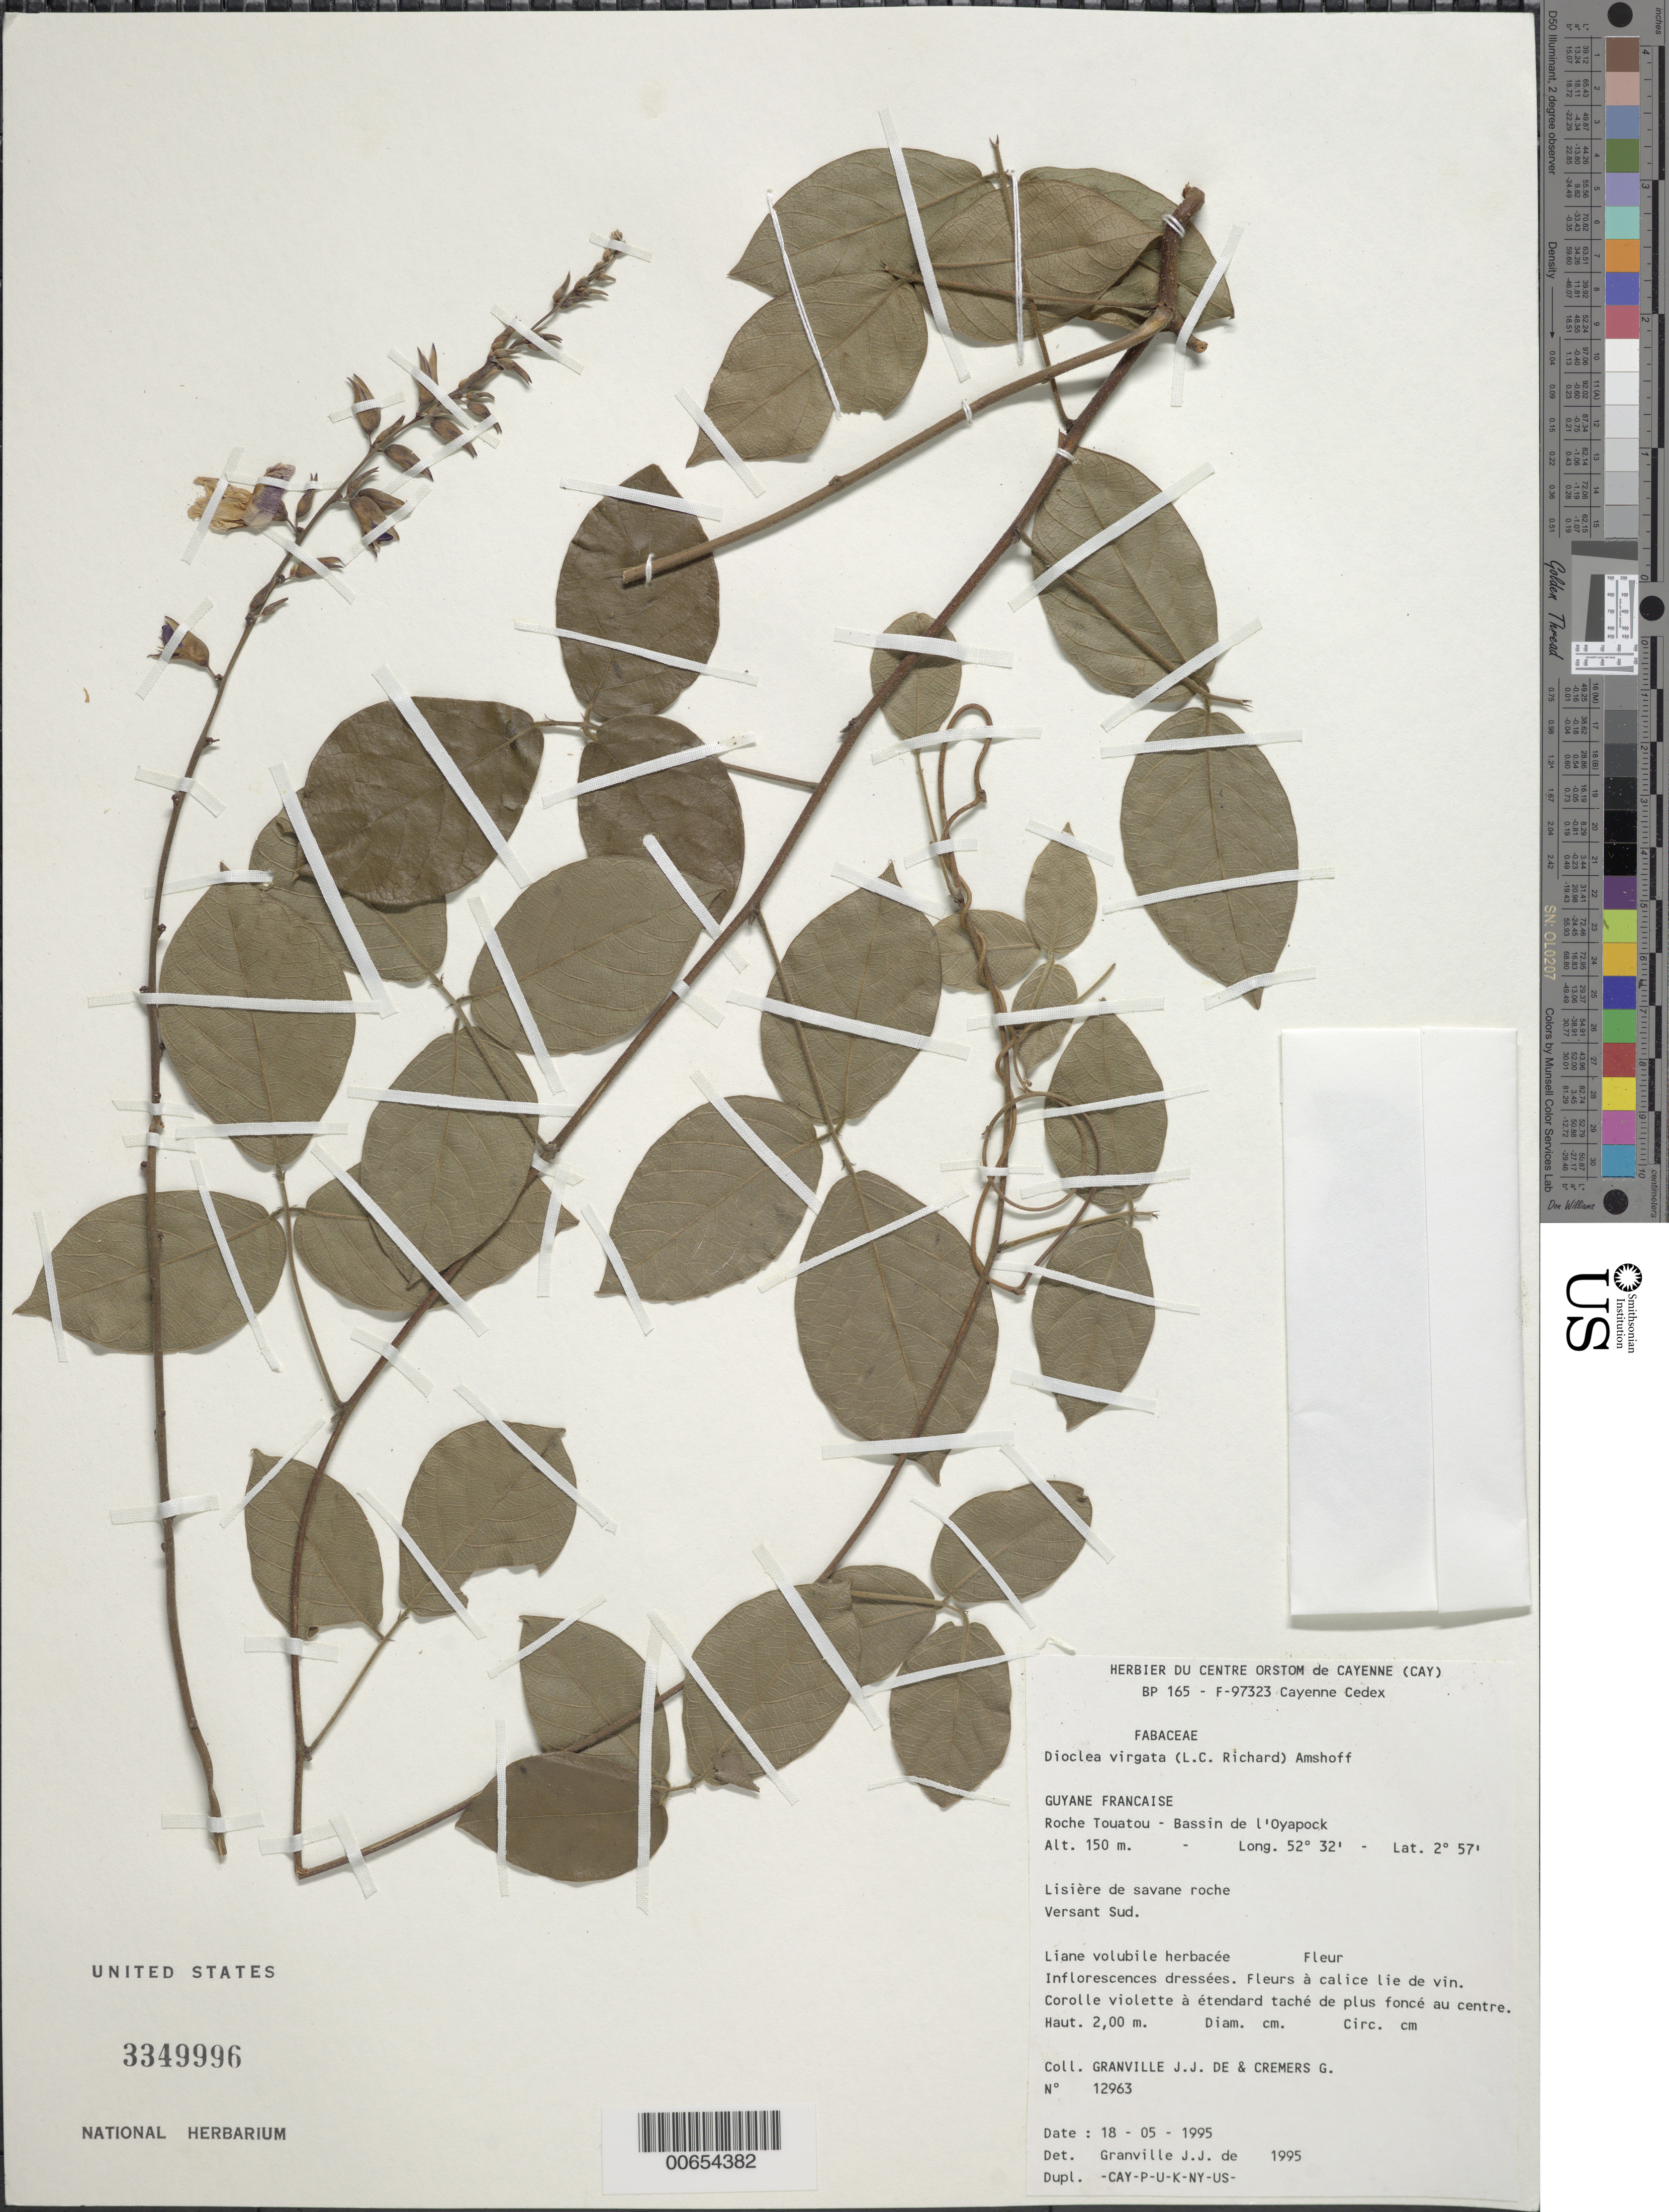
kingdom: Plantae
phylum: Tracheophyta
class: Magnoliopsida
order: Fabales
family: Fabaceae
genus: Dioclea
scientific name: Dioclea virgata var. virgata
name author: (Rich.) Amshoff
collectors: J.-J. de Granville & G. Cremers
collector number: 12963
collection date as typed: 18-May-95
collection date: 1995-05-18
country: French Guiana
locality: Roche Touatou, Bassin de l'Oyapock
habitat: Edge of rocky savanna, S slope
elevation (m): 150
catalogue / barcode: US 3349996